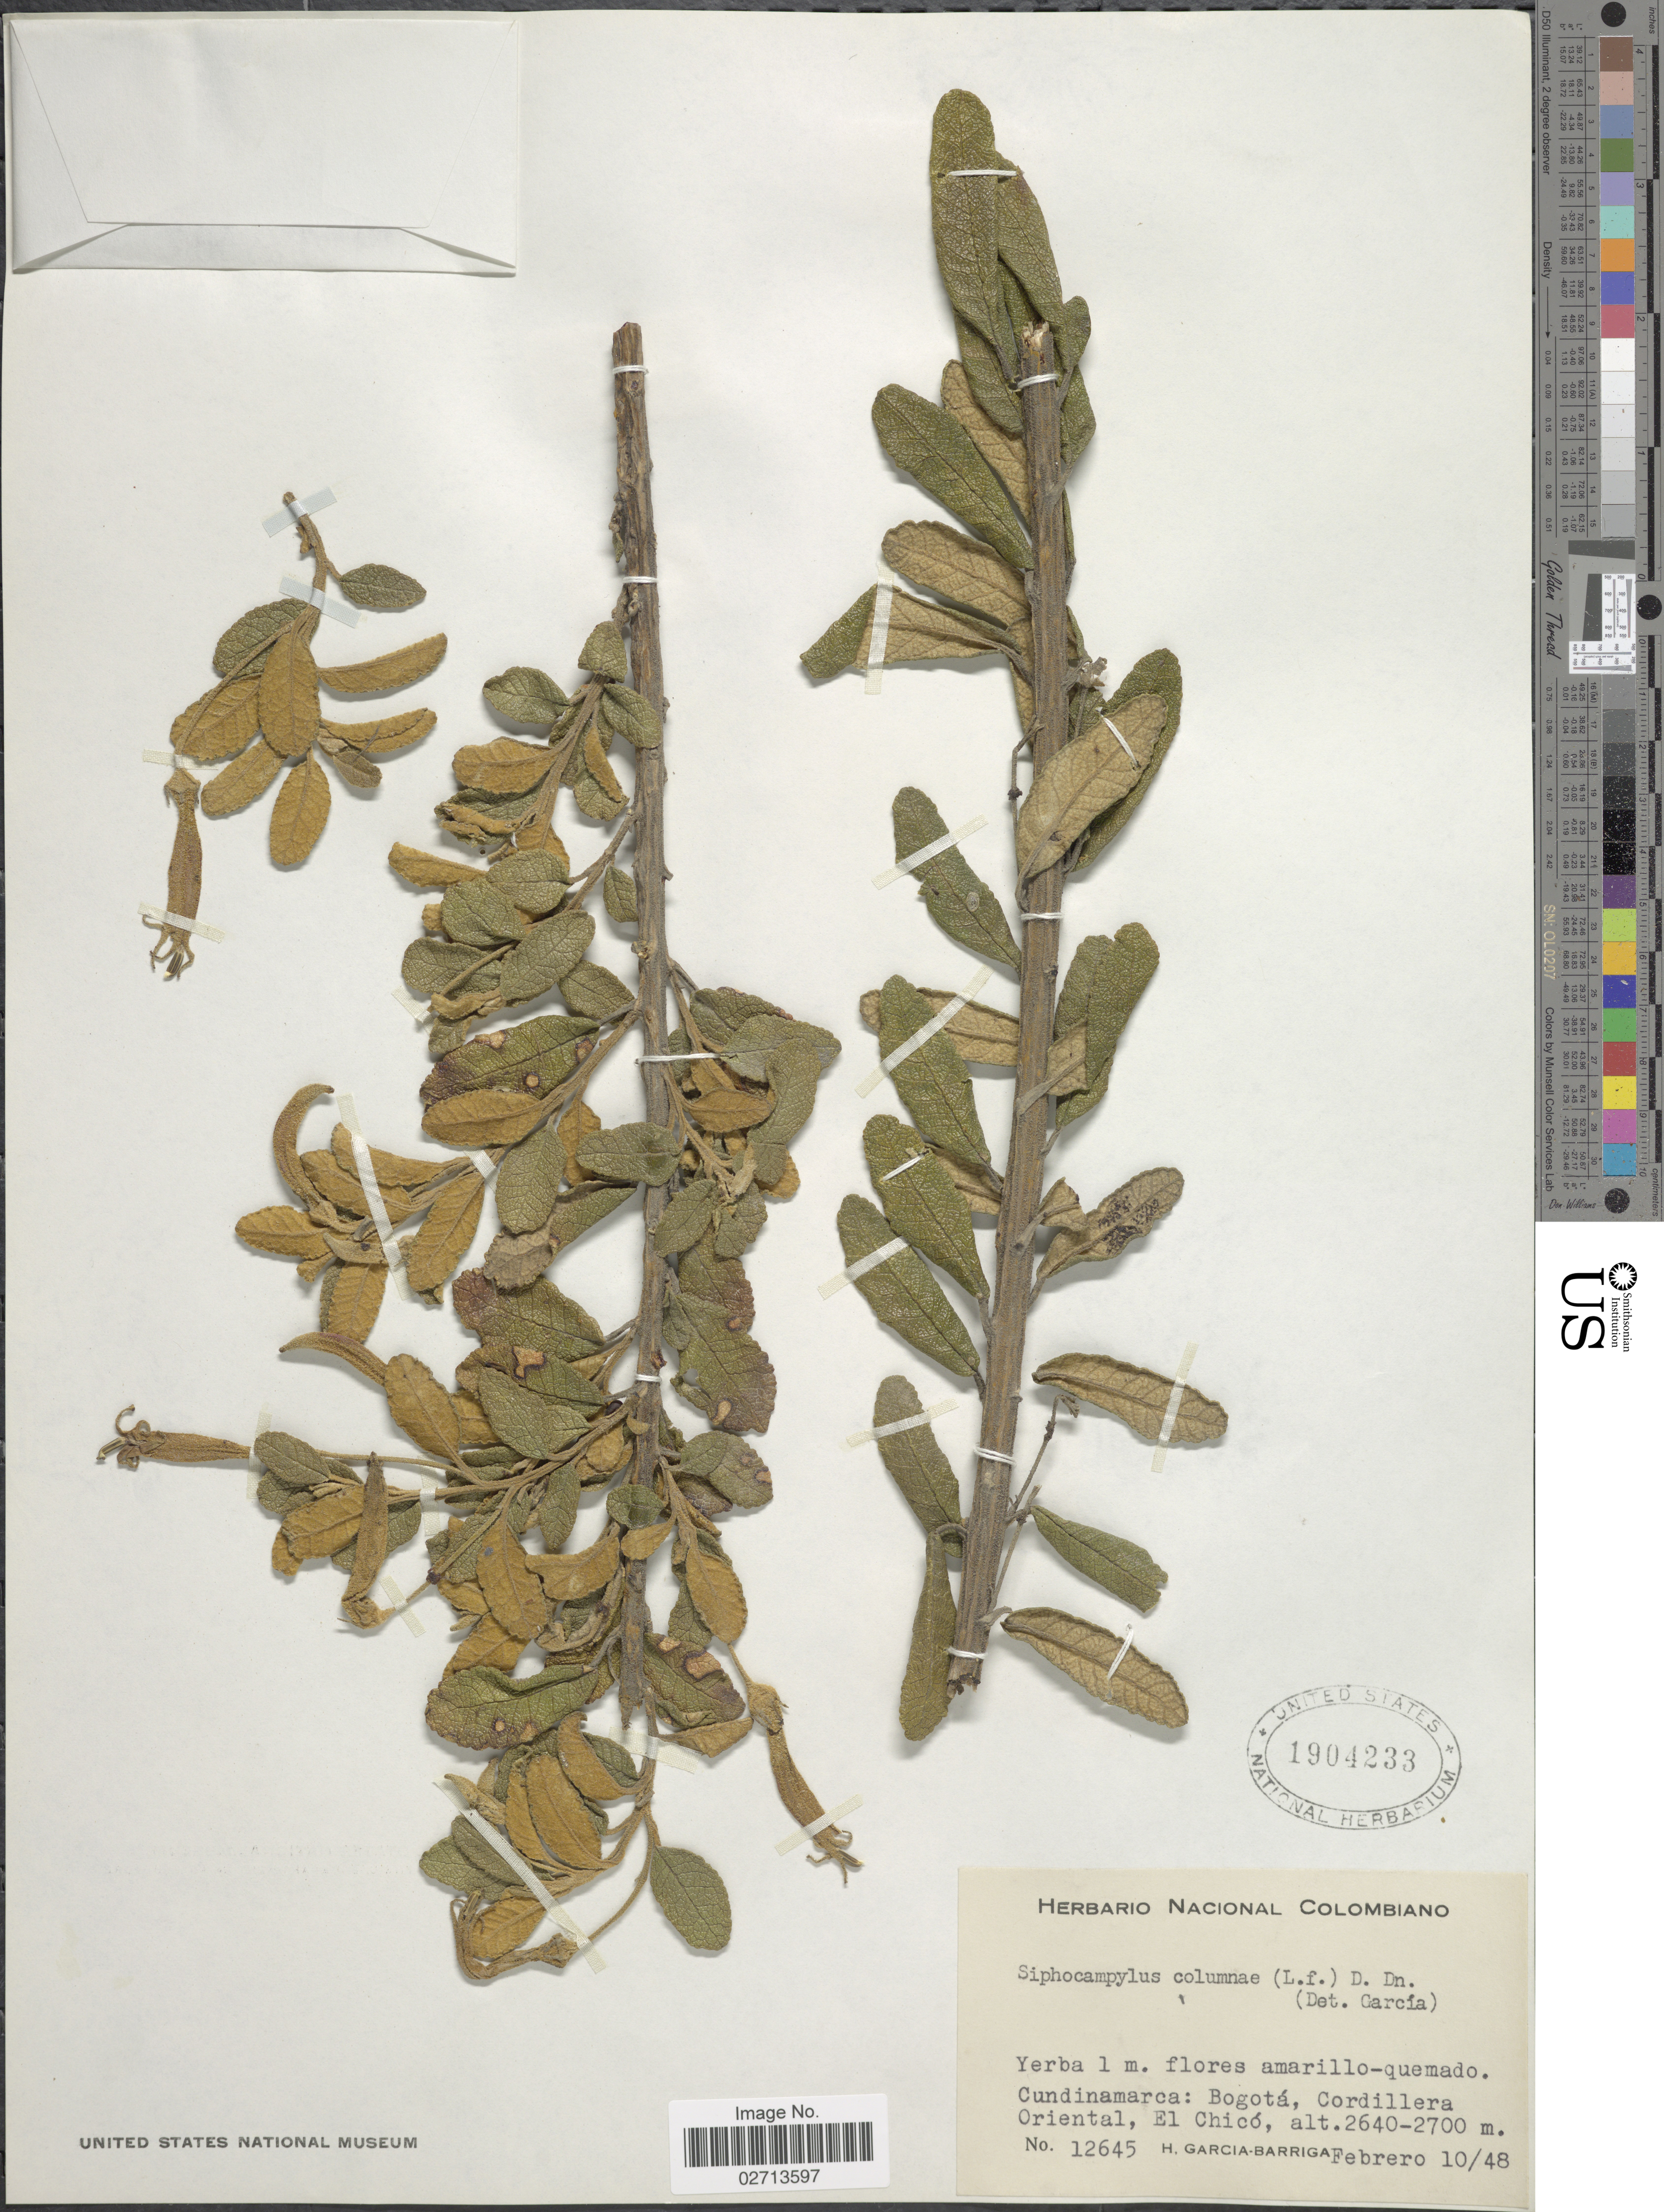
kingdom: Plantae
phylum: Tracheophyta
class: Magnoliopsida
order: Asterales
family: Campanulaceae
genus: Siphocampylus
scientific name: Siphocampylus columnae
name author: (L. f.) G. Don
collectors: H. García Barriga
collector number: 12645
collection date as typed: Transcribed d/m/y: /10/48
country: Colombia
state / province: Cundinamarca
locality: Bogota, Cordillera Oriental, El Chico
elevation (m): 2640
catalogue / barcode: US 1904233